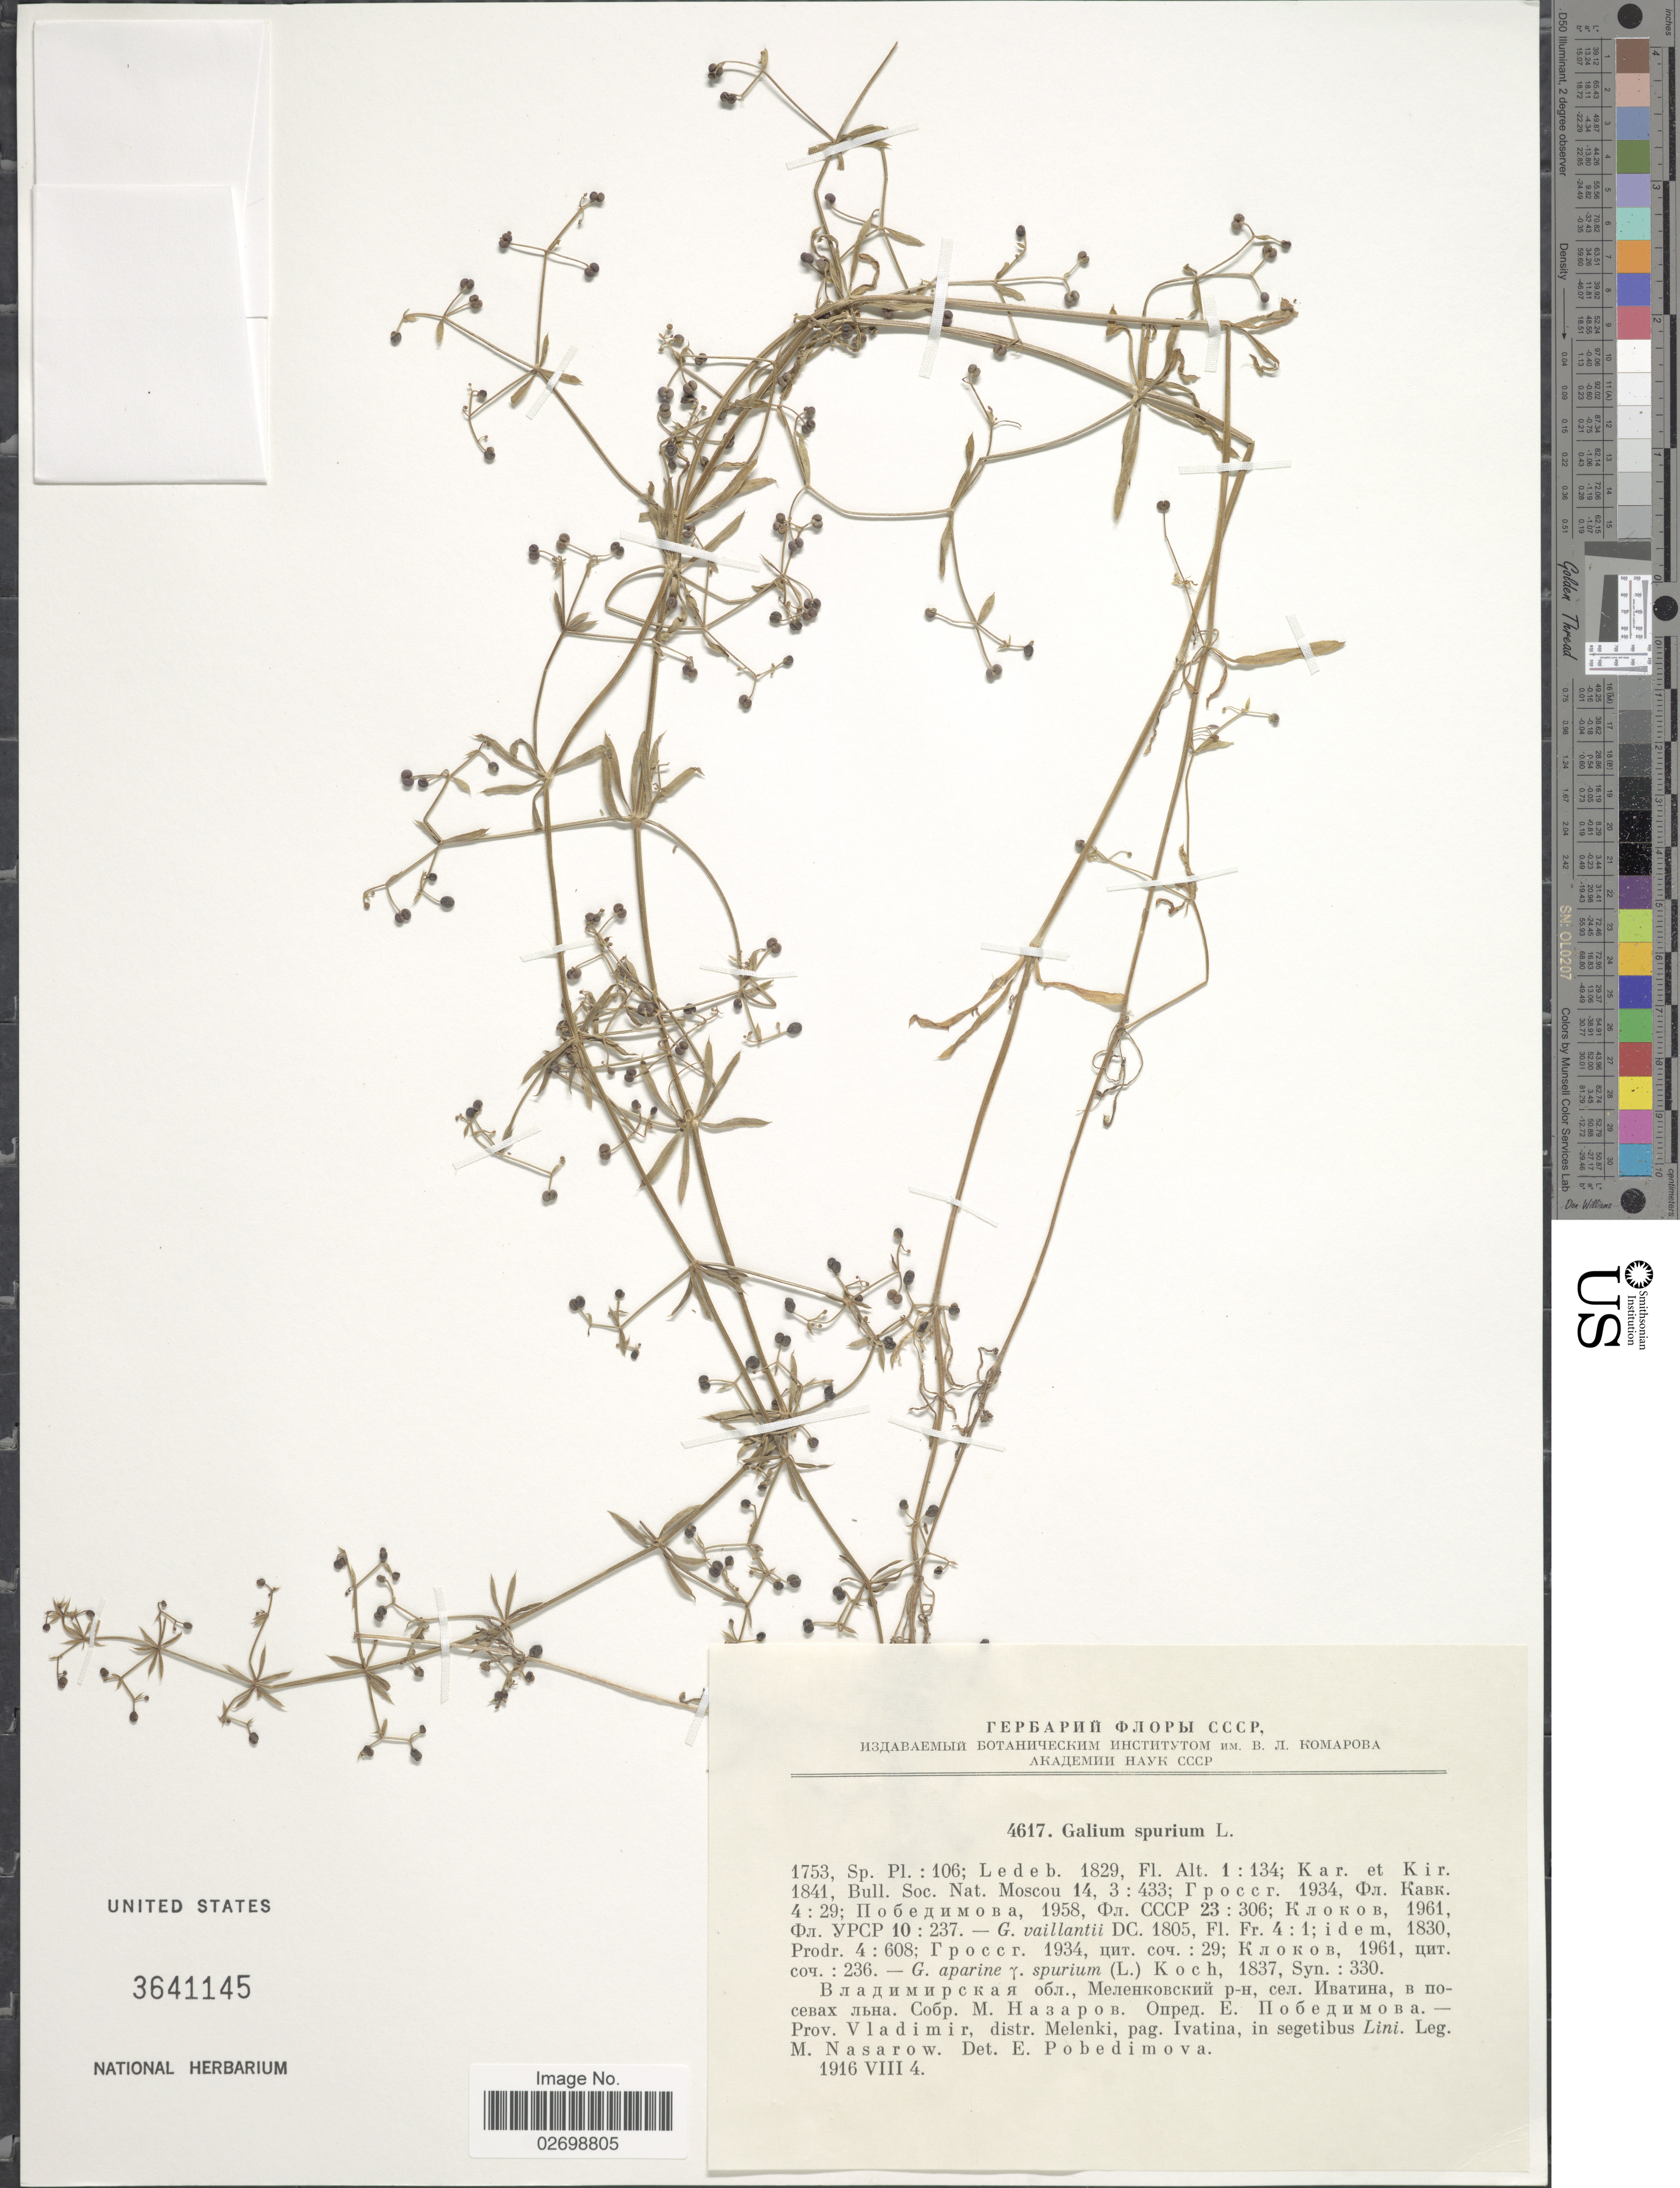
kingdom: Plantae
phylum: Tracheophyta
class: Magnoliopsida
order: Gentianales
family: Rubiaceae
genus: Galium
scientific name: Galium spurium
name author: L.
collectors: M. Nasarow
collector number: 4617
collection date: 1916-08-04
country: Russian Federation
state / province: Vladimir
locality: Prov. Vladimir, distr. Melenki, pag. Ivatina, in segetibus Lini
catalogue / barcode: US 3641145